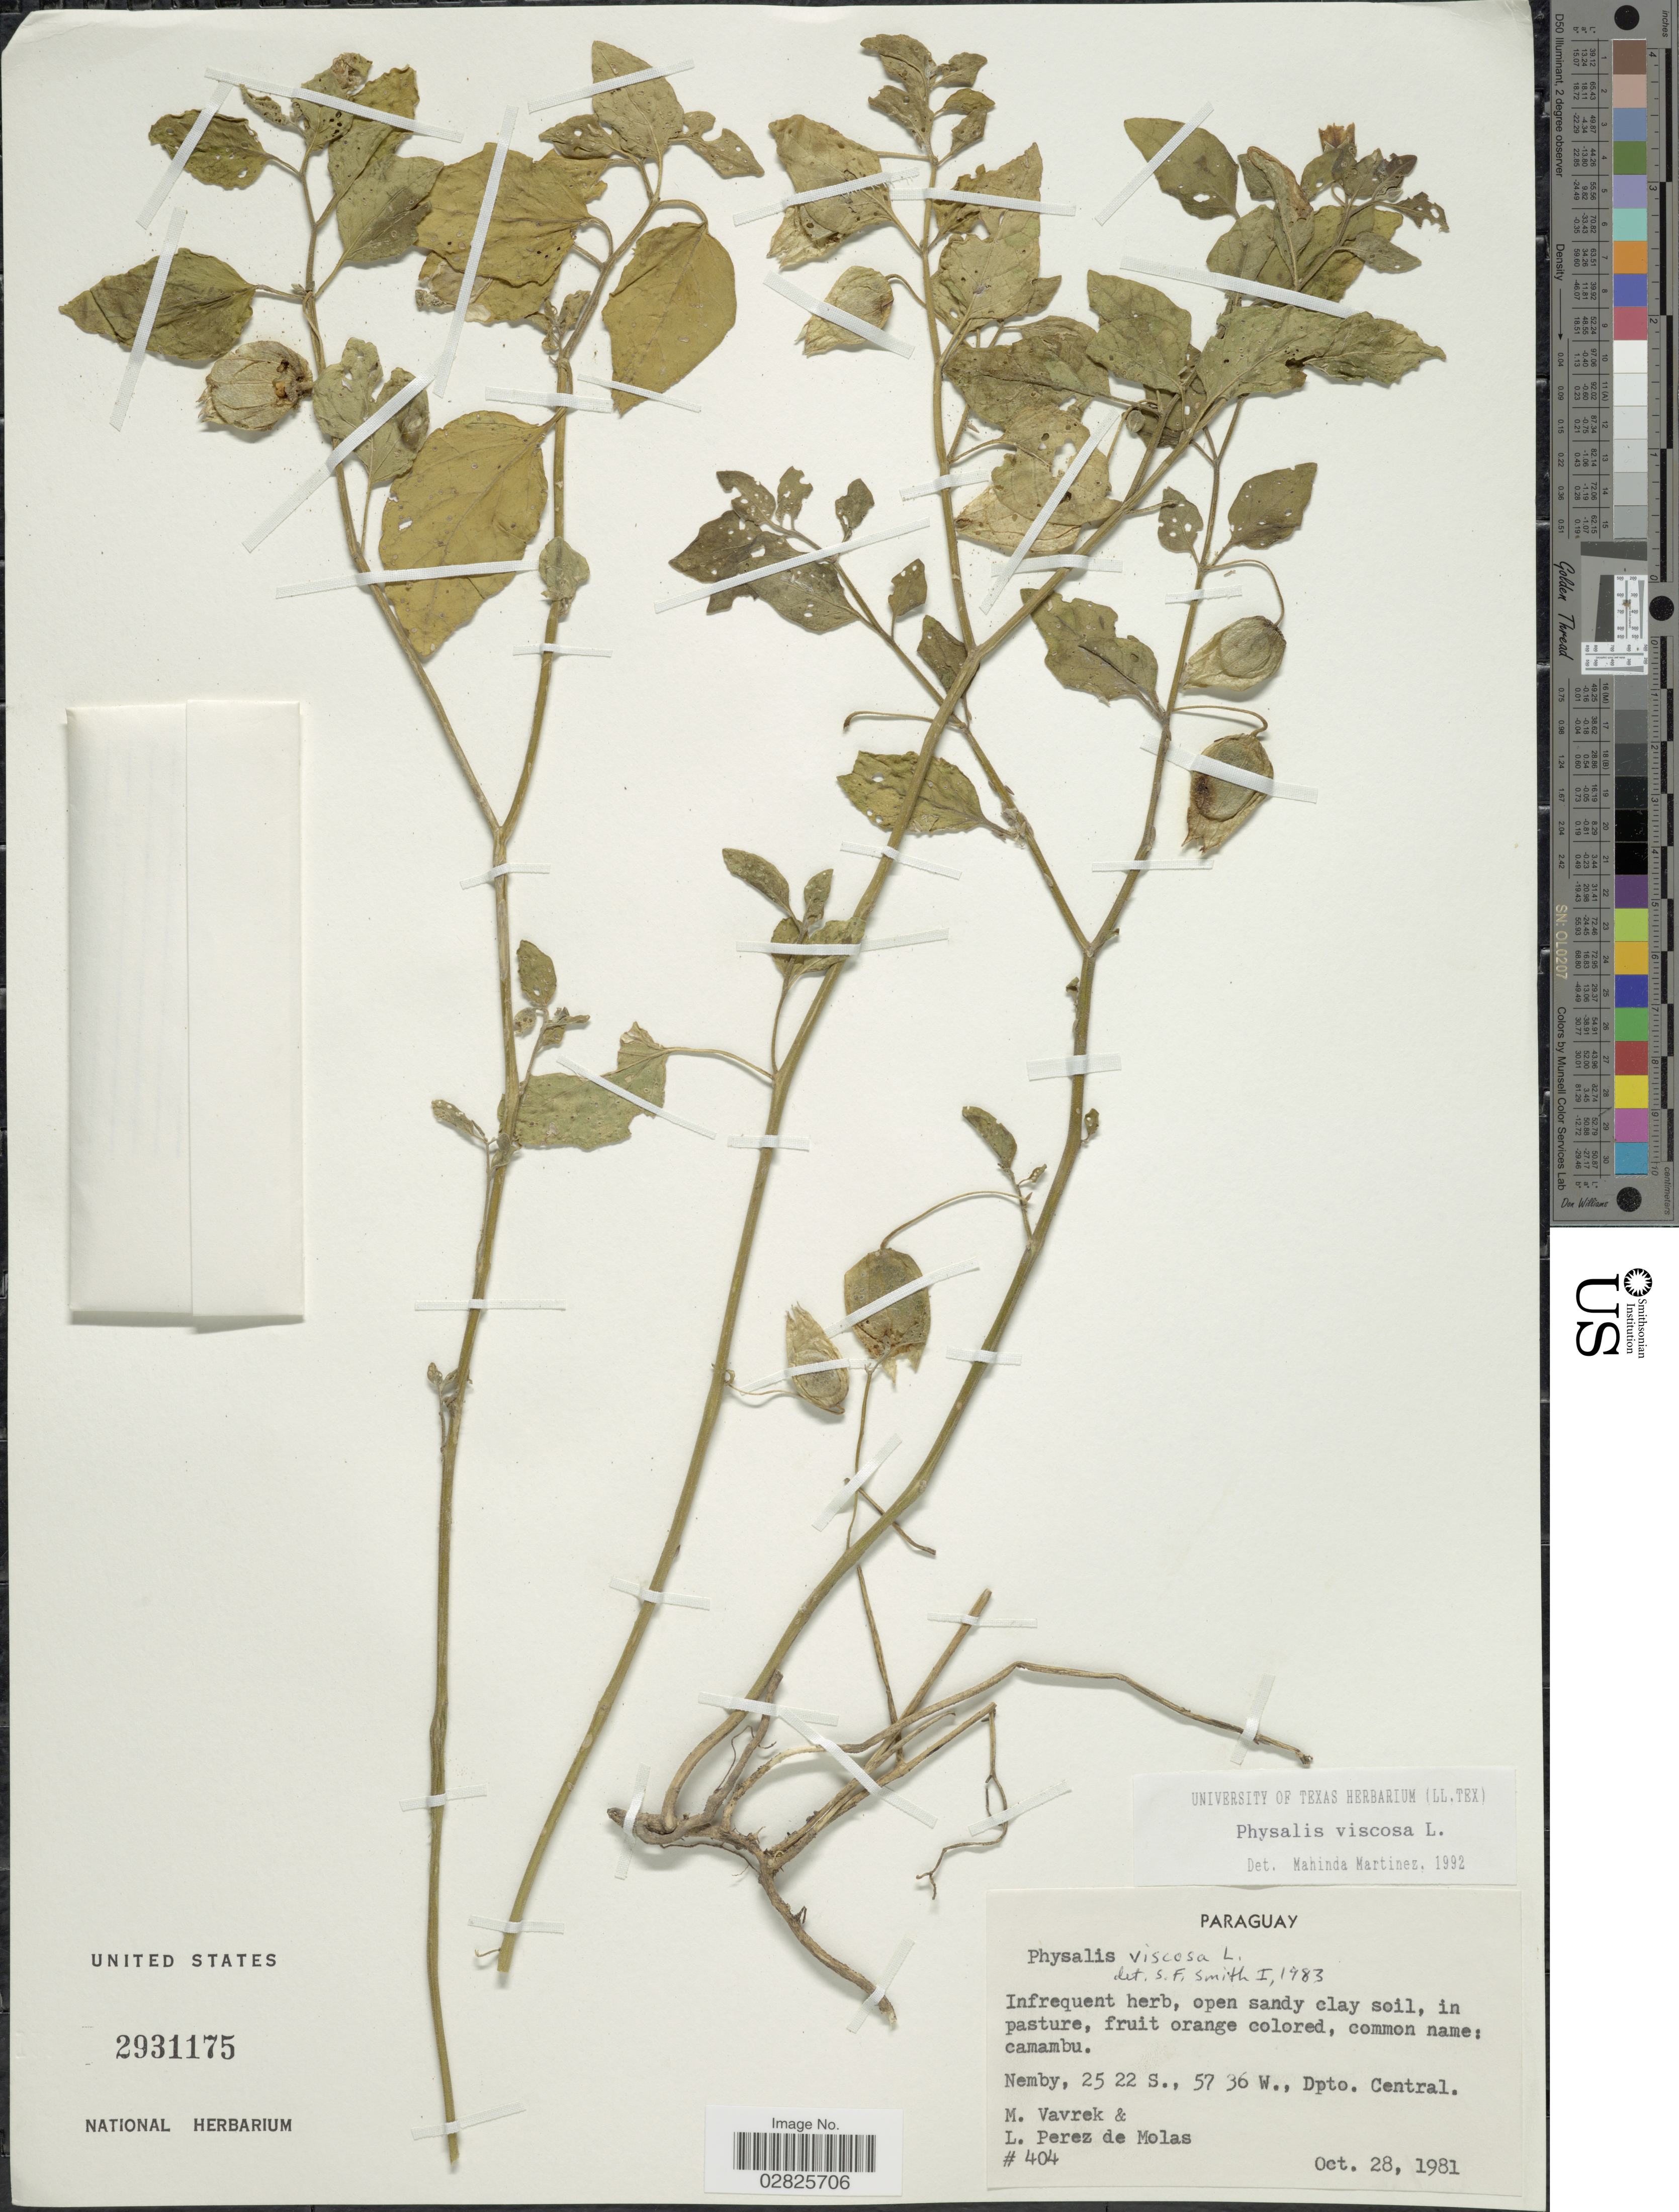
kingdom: Plantae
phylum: Tracheophyta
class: Magnoliopsida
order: Solanales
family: Solanaceae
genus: Physalis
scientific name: Physalis viscosa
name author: L.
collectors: M. Vavrek & L. Perez de Molas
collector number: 404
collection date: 1981-10-28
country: Paraguay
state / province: Central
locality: Nemby, Dpto. Central.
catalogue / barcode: US 2931175